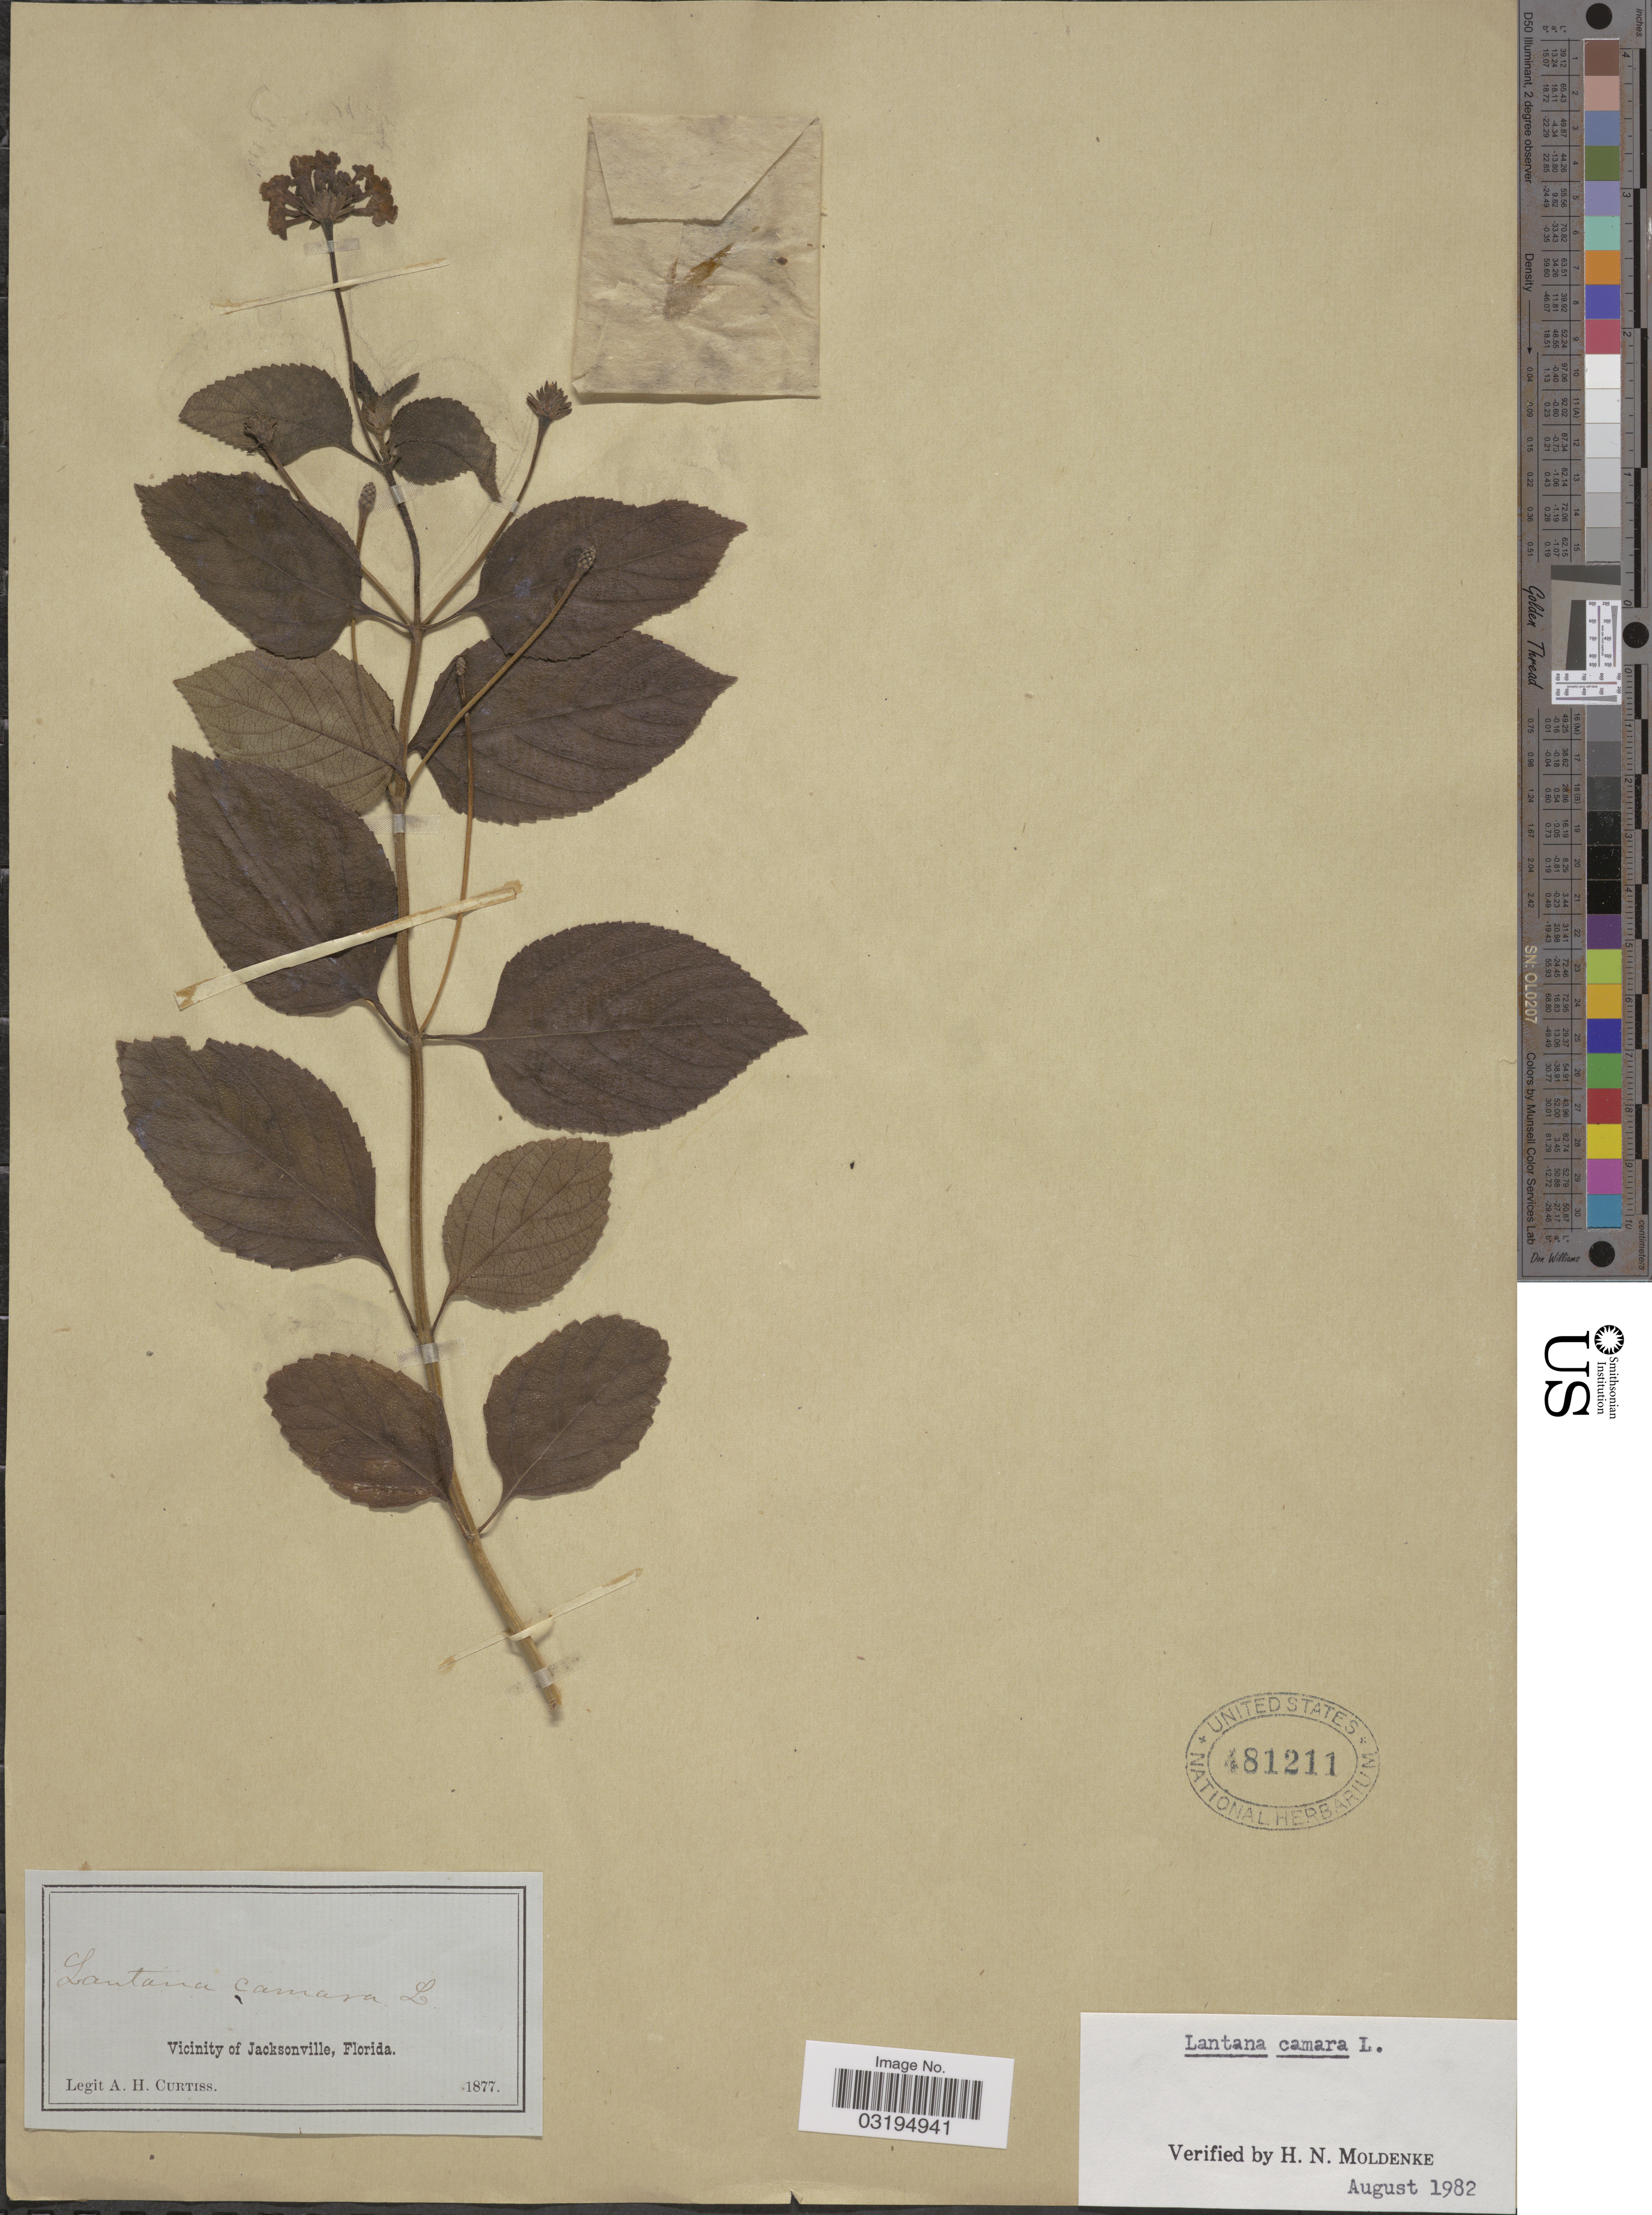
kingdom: Plantae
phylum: Tracheophyta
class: Magnoliopsida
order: Lamiales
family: Verbenaceae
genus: Lantana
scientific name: Lantana camara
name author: L.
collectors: A. H. Curtiss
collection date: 1877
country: United States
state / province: Florida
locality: Vicinity of Jacksonville.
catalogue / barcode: US 481211